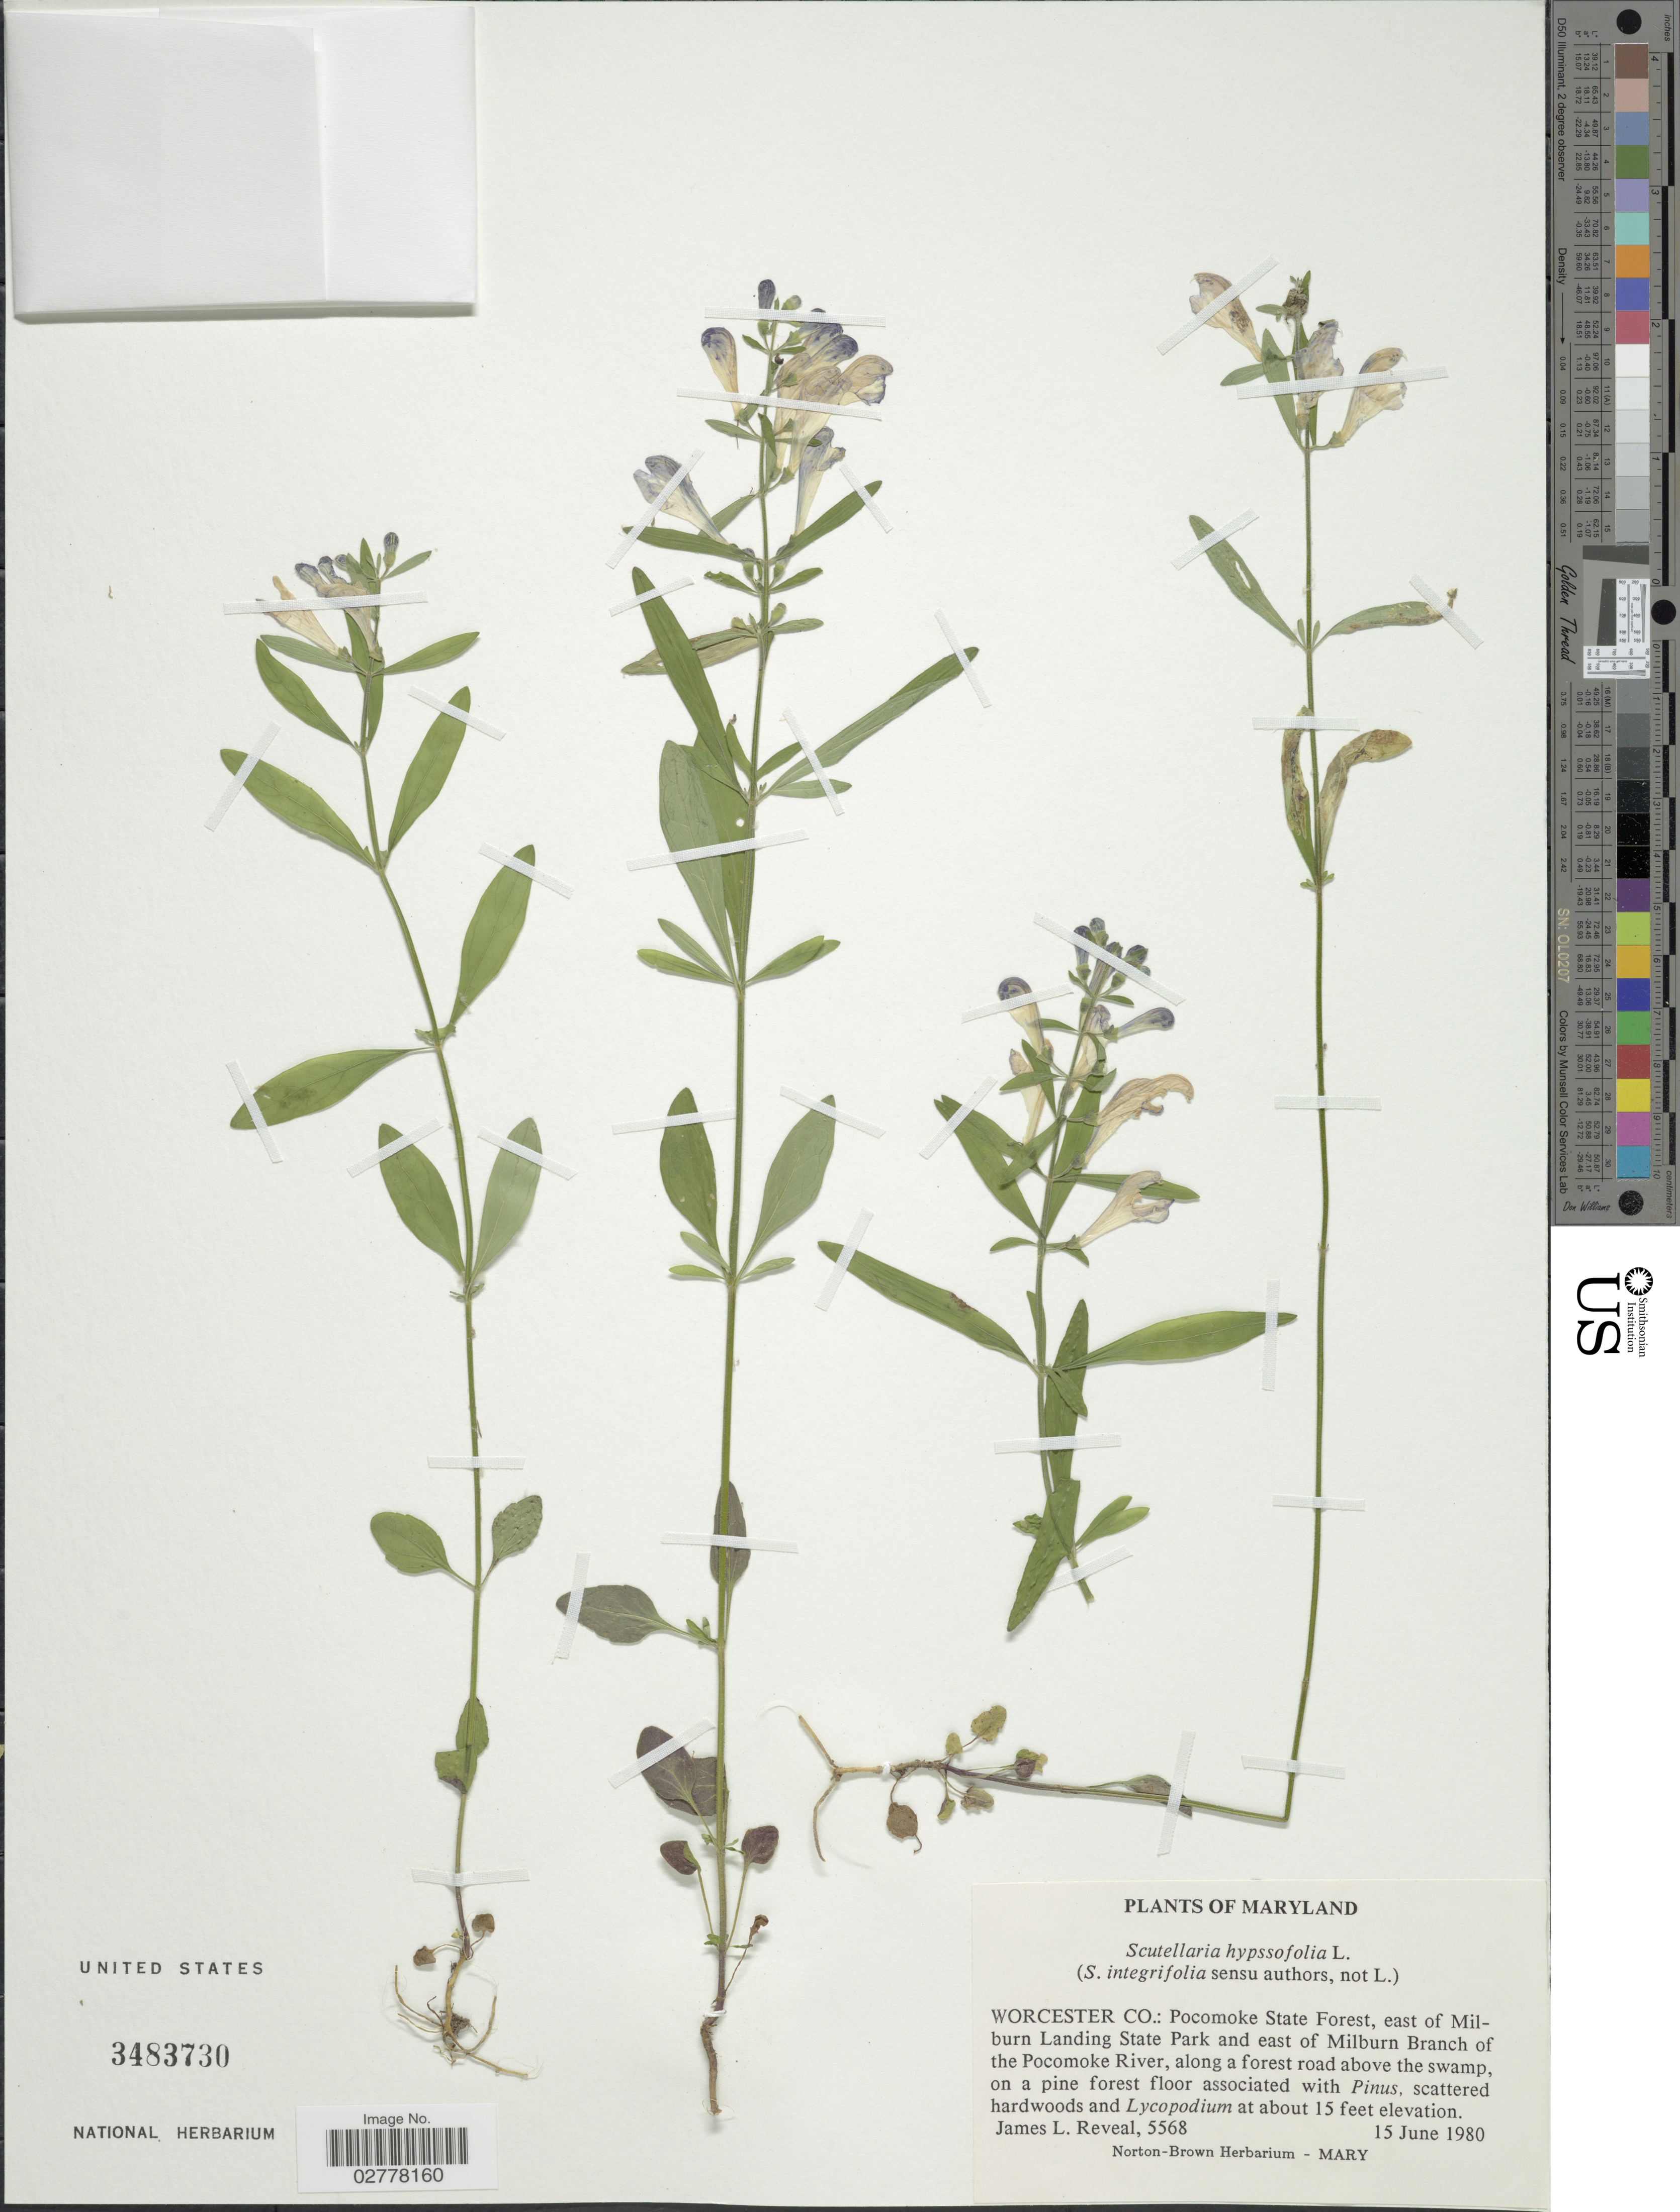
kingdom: Plantae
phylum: Tracheophyta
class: Magnoliopsida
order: Lamiales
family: Lamiaceae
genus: Scutellaria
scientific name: Scutellaria integrifolia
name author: L.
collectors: J. L. Reveal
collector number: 5568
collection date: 1980-06-15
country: United States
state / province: Maryland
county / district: Worcester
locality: Worcester Co.: Pocomoke State Forest, east of Milburn Landing State Park and east of Milburn Branch of the Pocomoke River, along a forest road above the swamp.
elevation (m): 5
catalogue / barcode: US 3483730